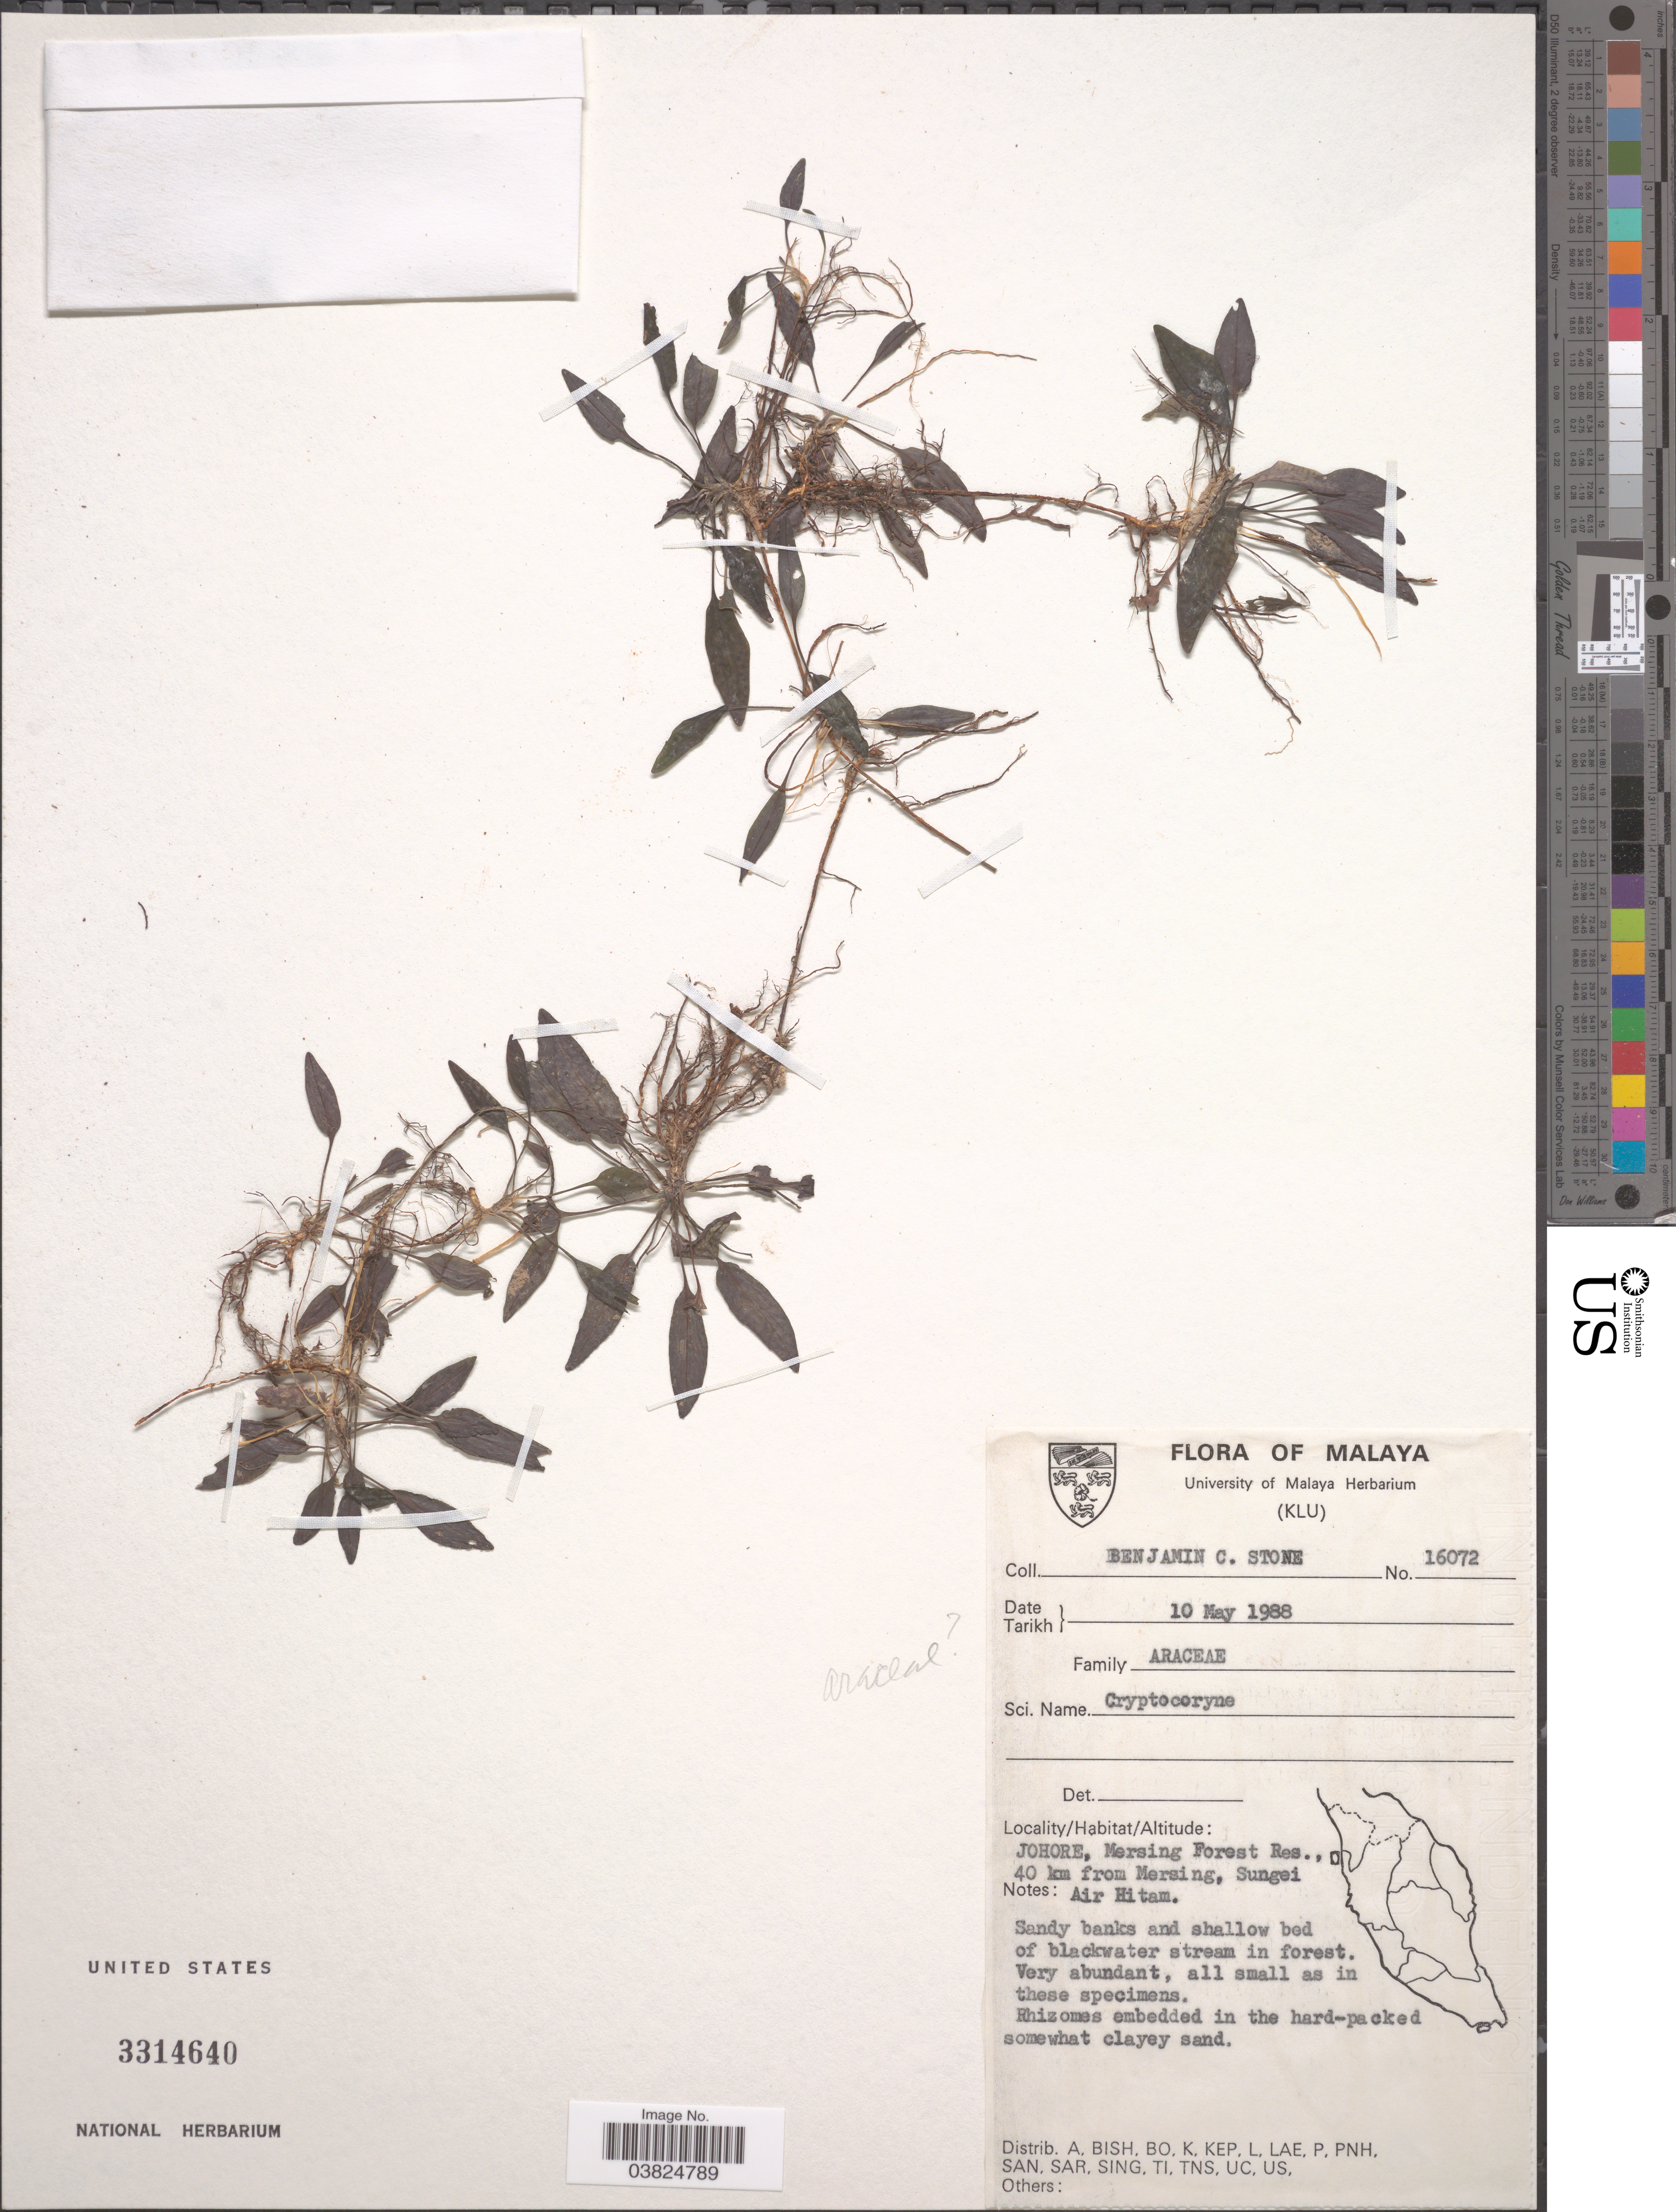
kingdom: Plantae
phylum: Tracheophyta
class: Liliopsida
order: Alismatales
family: Araceae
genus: Cryptocoryne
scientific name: Cryptocoryne sp.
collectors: B. C. Stone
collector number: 16072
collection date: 1988-05-10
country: Malaysia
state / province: Johor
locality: Johore, Mersing Forest Res., 40 km from Mersing, Sungei Air Hitam.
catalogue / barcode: US 3314640